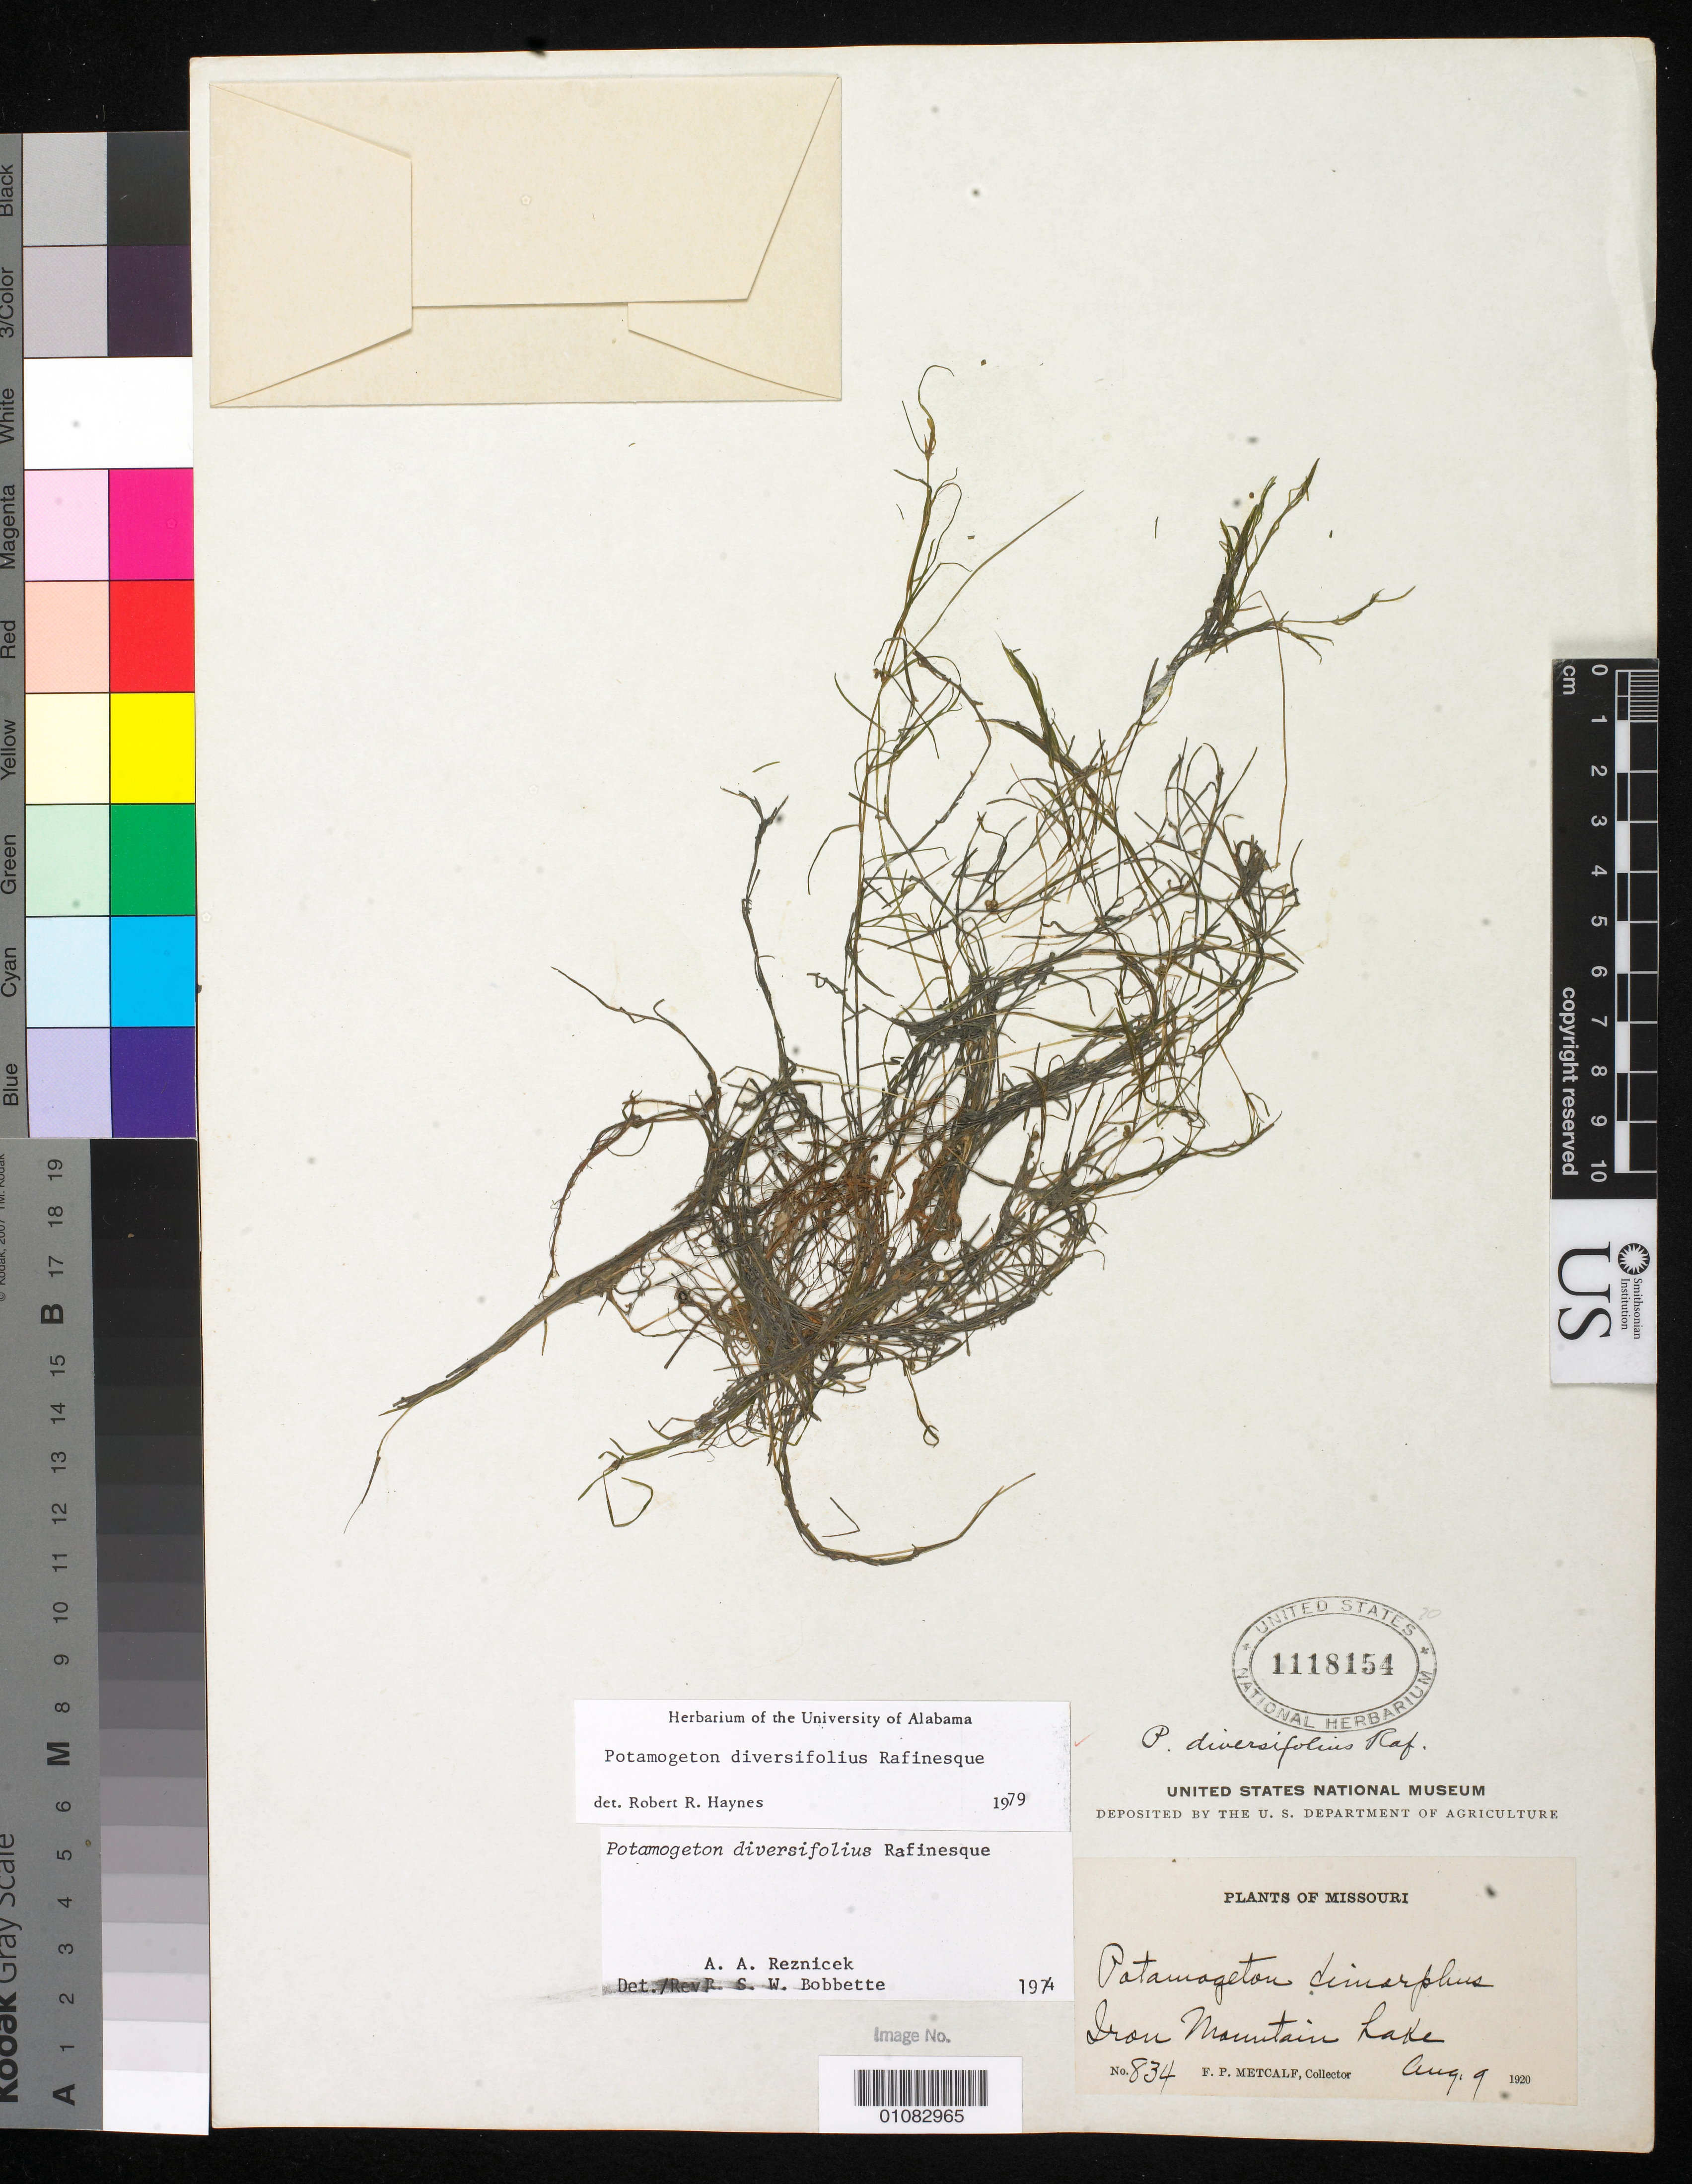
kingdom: Plantae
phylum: Tracheophyta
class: Liliopsida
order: Alismatales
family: Potamogetonaceae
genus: Potamogeton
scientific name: Potamogeton diversifolius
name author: Raf.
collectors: F. P. Metcalf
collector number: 834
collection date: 1920-08-09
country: United States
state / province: Missouri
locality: Iron Mountain Lake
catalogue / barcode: US 1118154